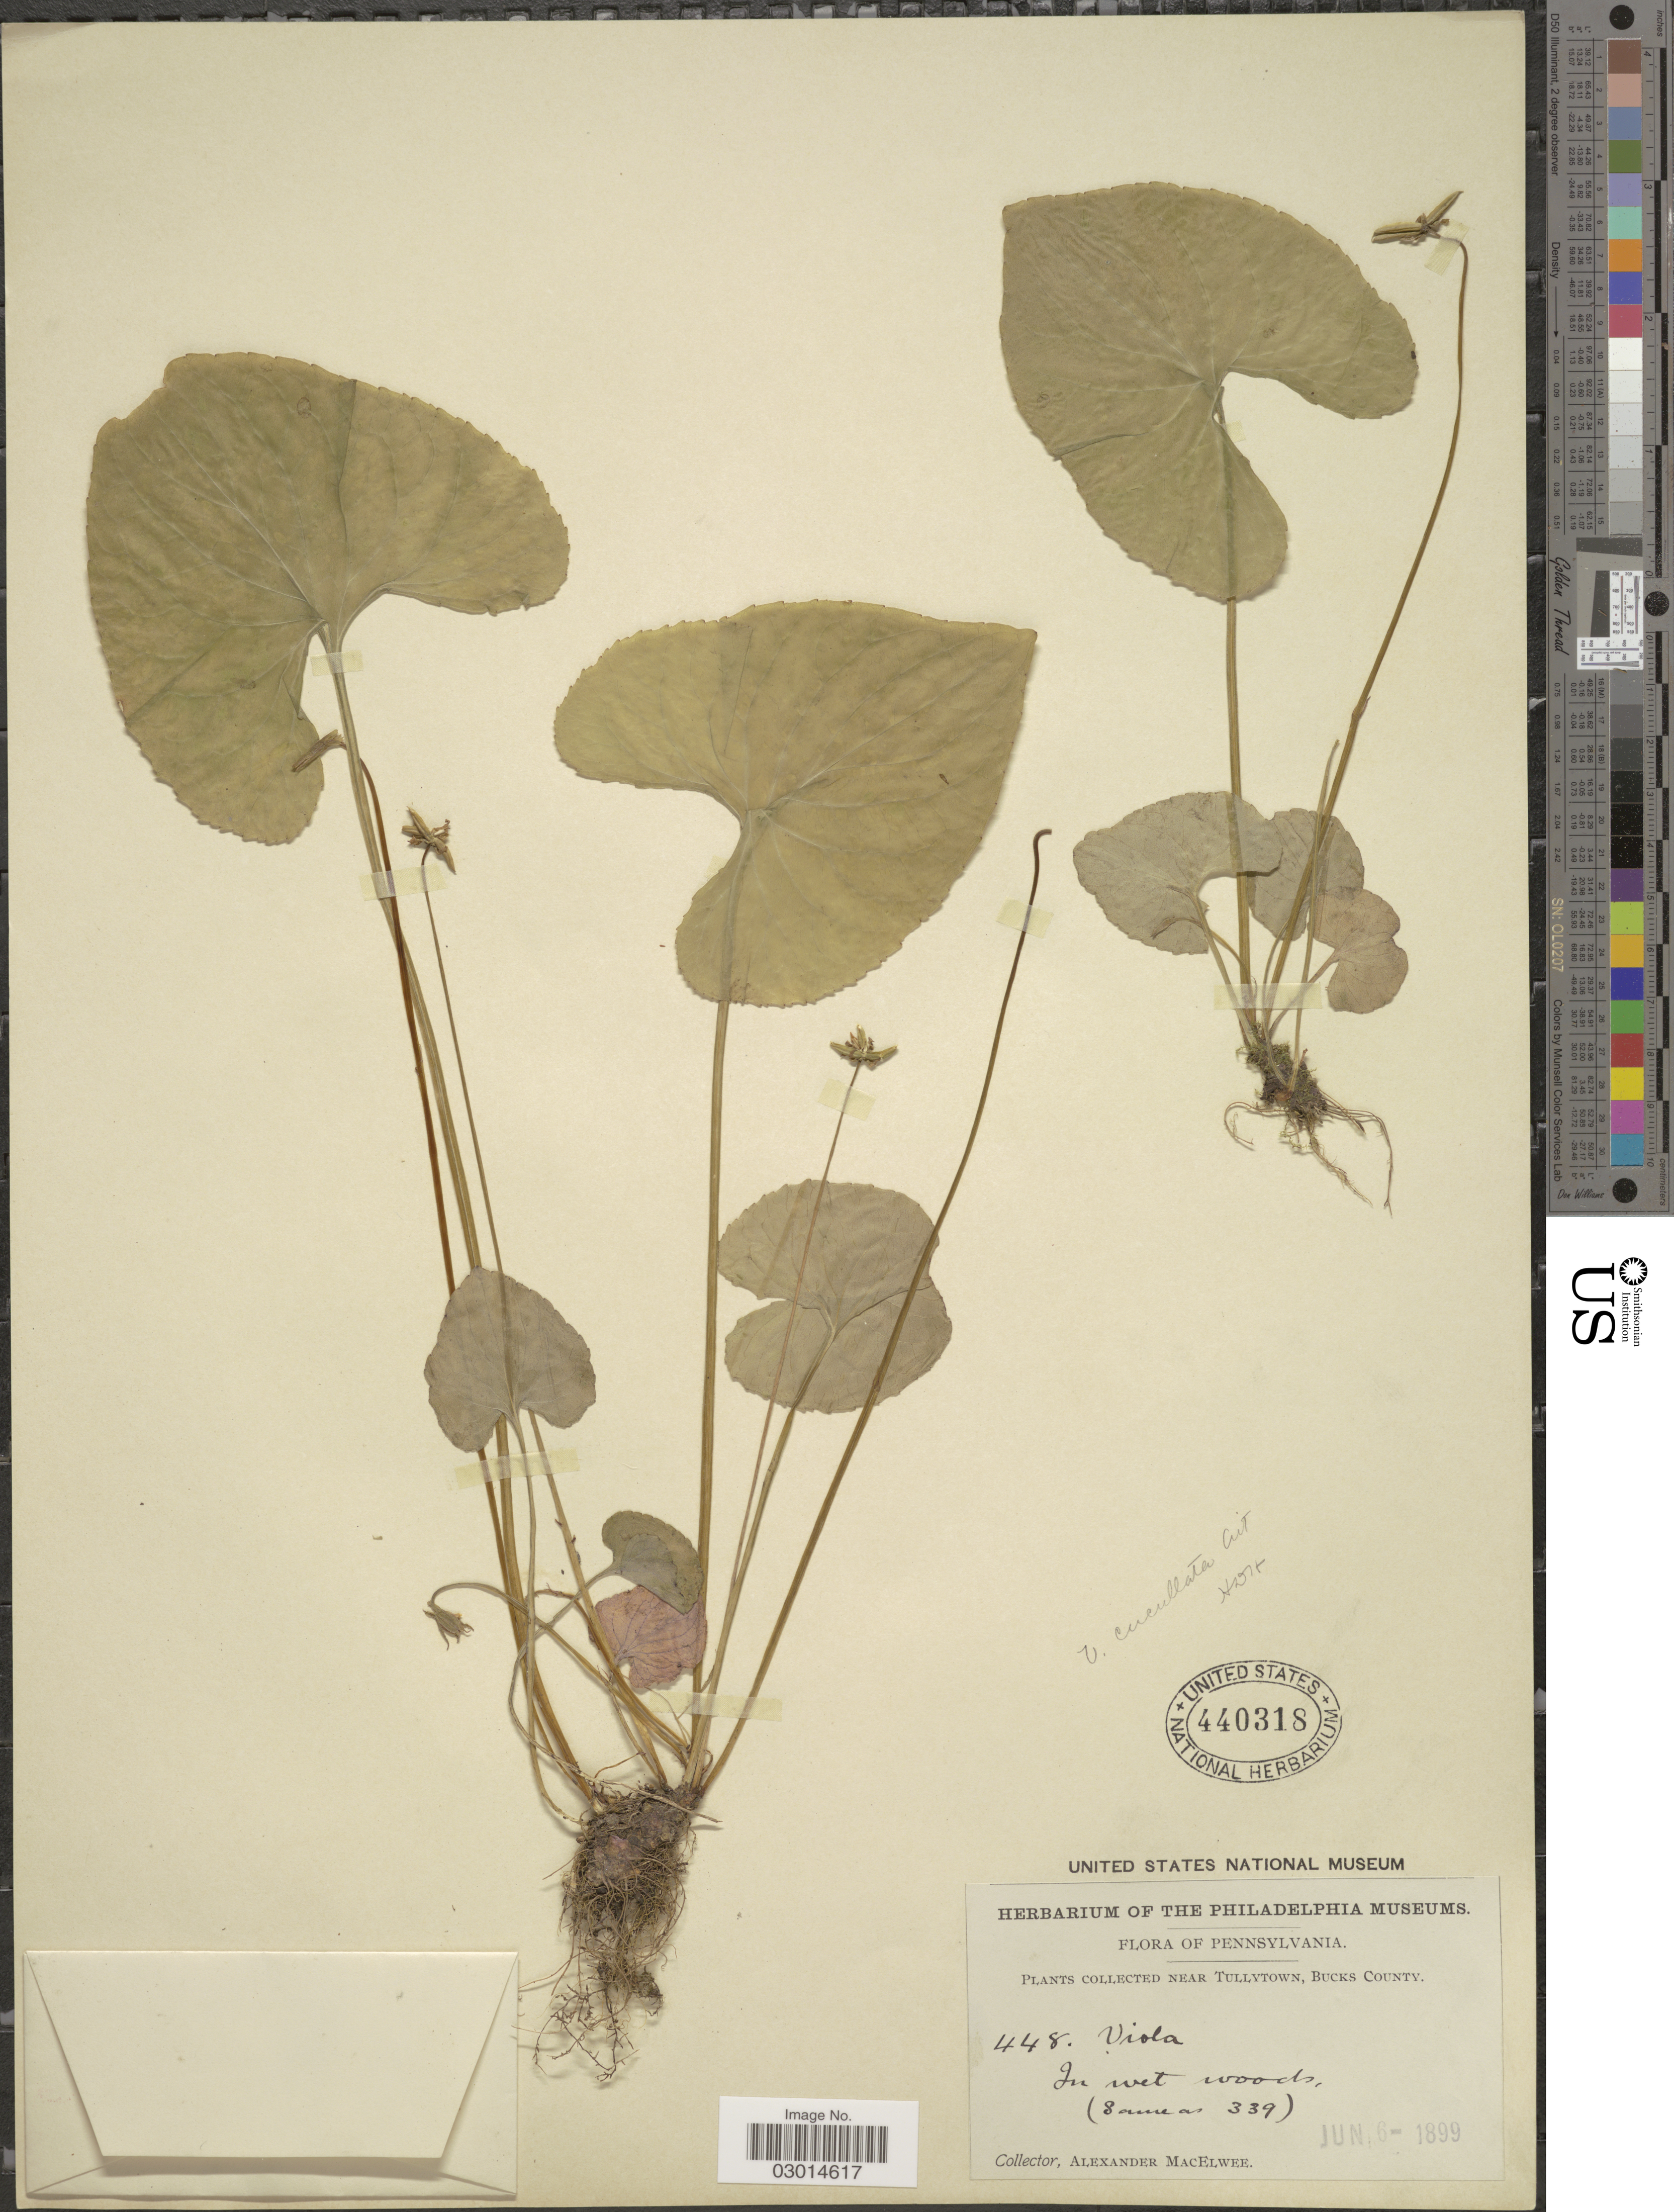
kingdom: Plantae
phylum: Tracheophyta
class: Magnoliopsida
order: Malpighiales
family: Violaceae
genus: Viola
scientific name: Viola cucullata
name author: Aiton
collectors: A. MacElwee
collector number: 448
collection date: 1899-06-06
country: United States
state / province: Pennsylvania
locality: Near Tullytown, Bucks County.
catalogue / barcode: US 440318